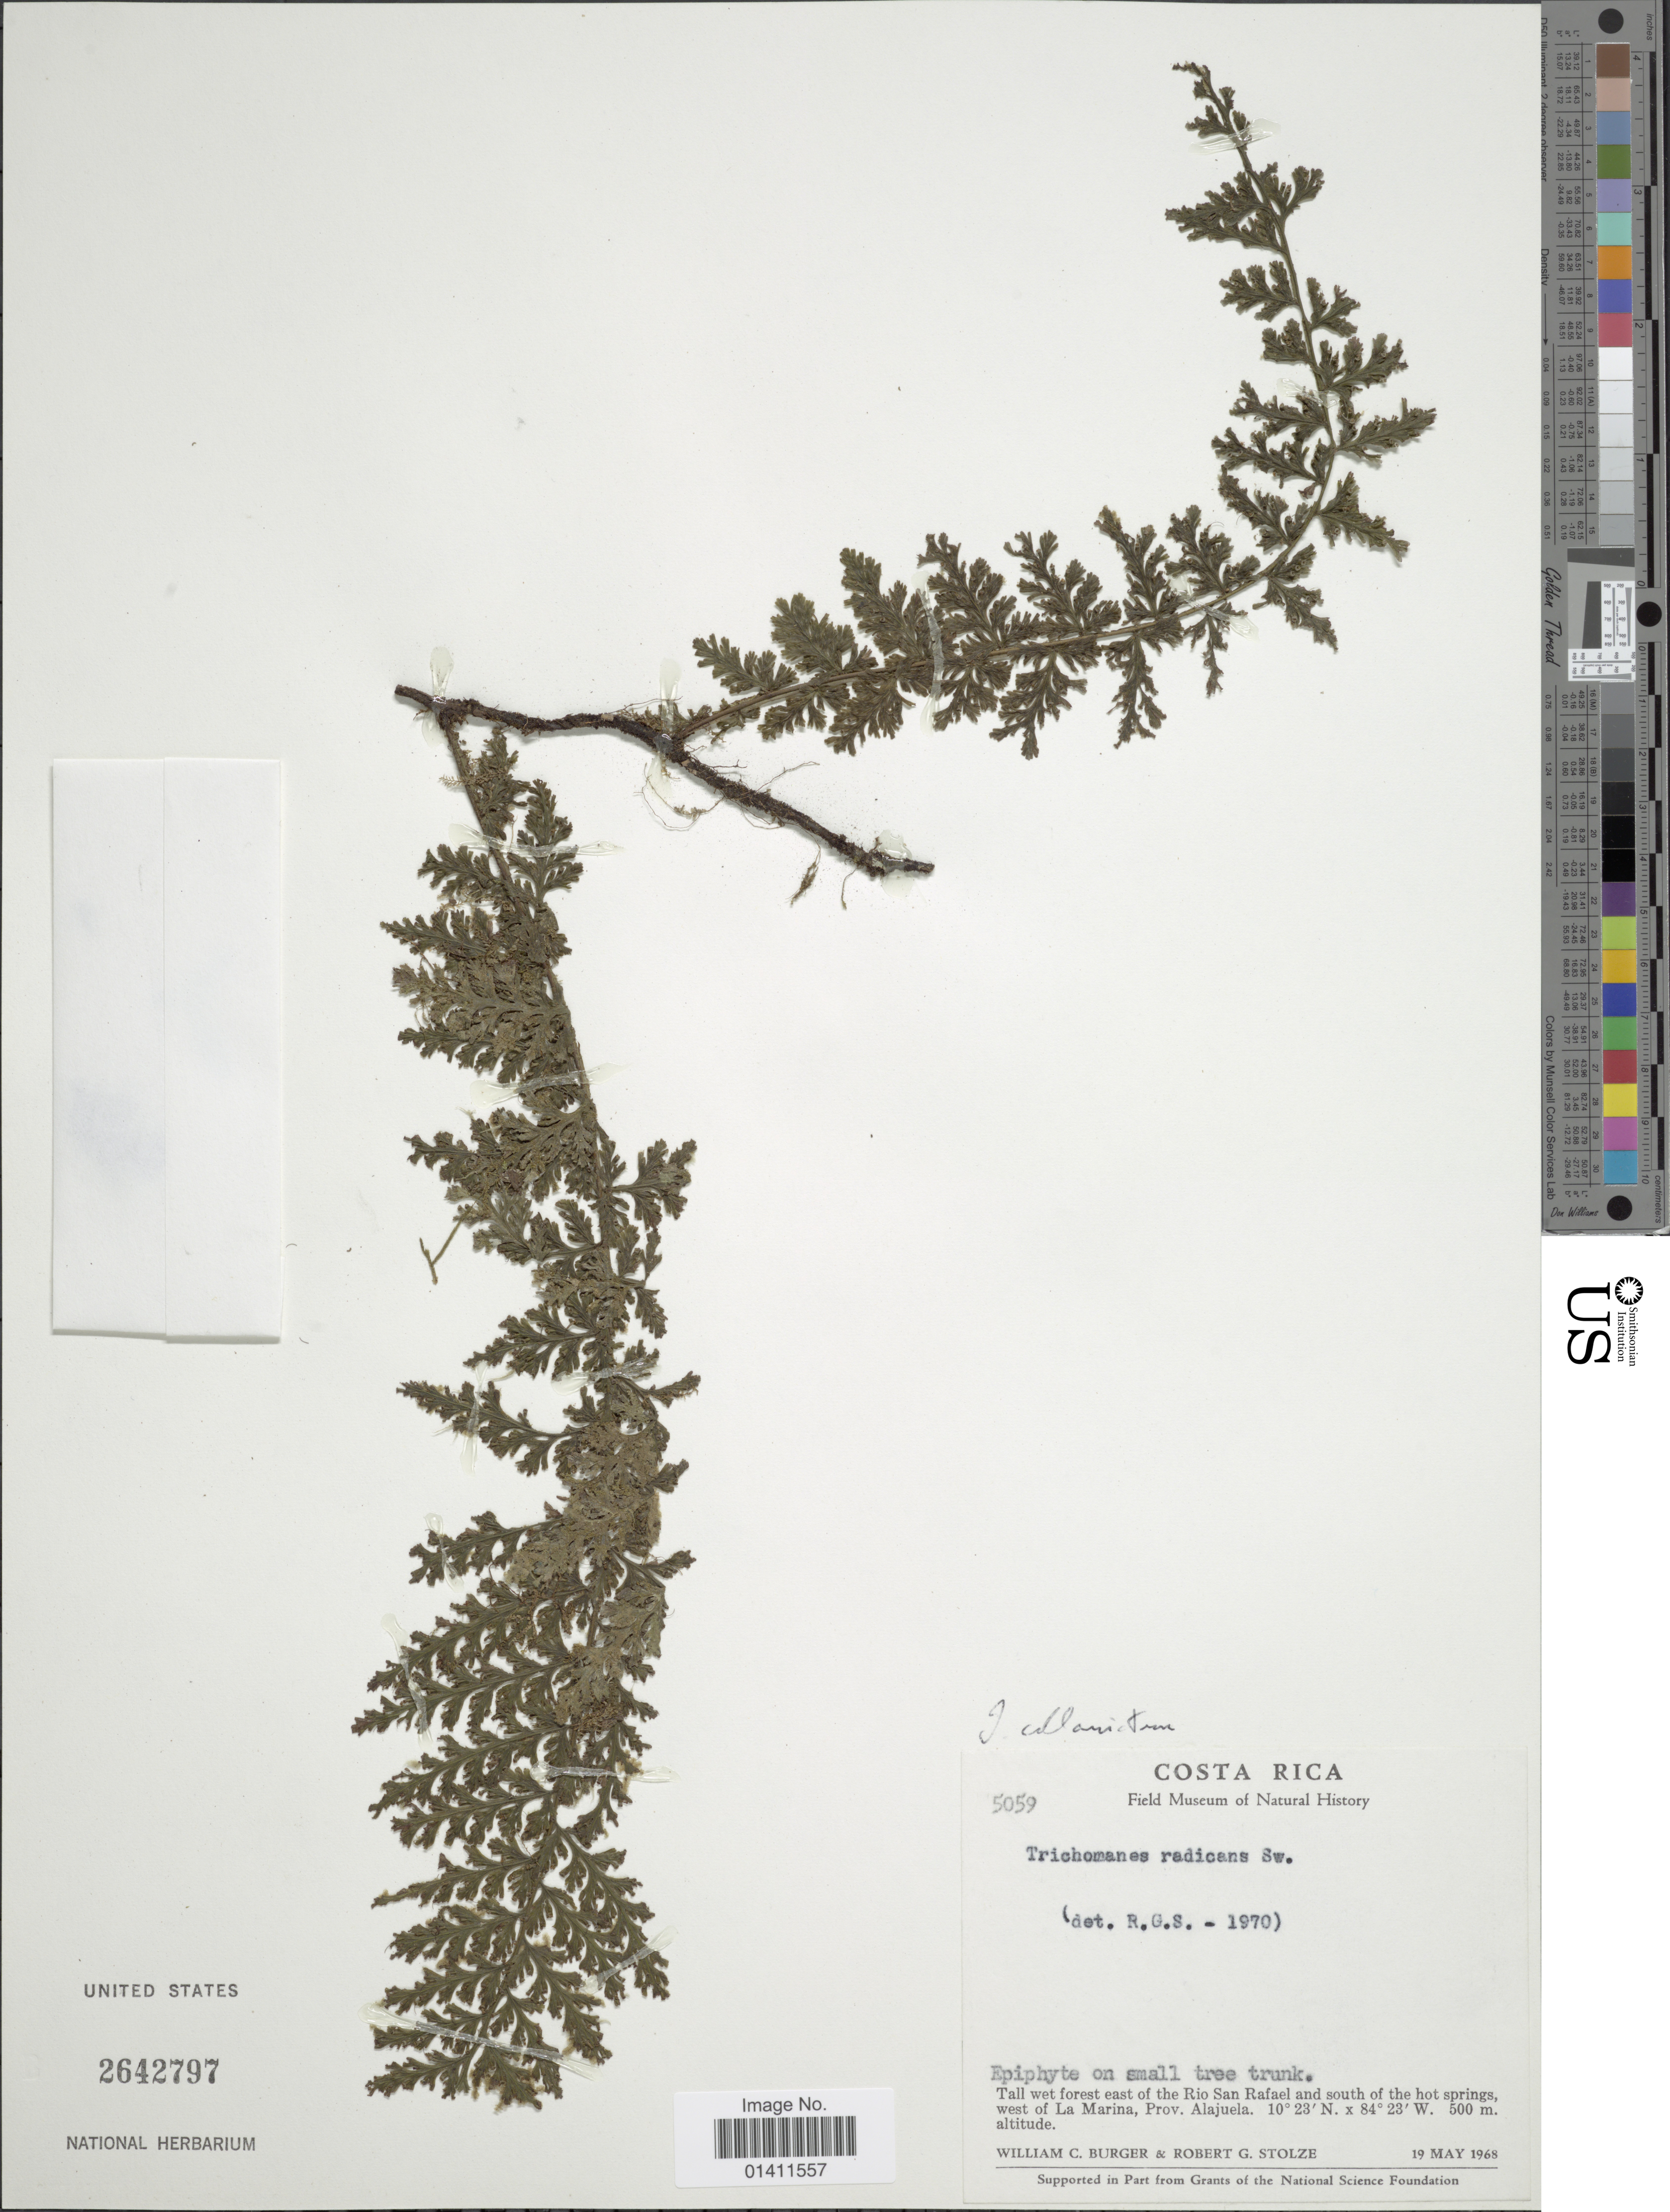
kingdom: Plantae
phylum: Tracheophyta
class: Polypodiopsida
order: Hymenophyllales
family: Hymenophyllaceae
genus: Vandenboschia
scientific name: Vandenboschia collariata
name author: (Bosch) Ebihara & K. Iwats.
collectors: W. Burger & R. G. Stolze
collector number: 5059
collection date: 1968-05-19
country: Costa Rica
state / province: Alajuela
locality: Tall wet forest east of the Rio San Rafael and south of the hot springs, west of La Marina, Prov. Alajuela.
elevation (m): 500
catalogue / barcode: US 2642797